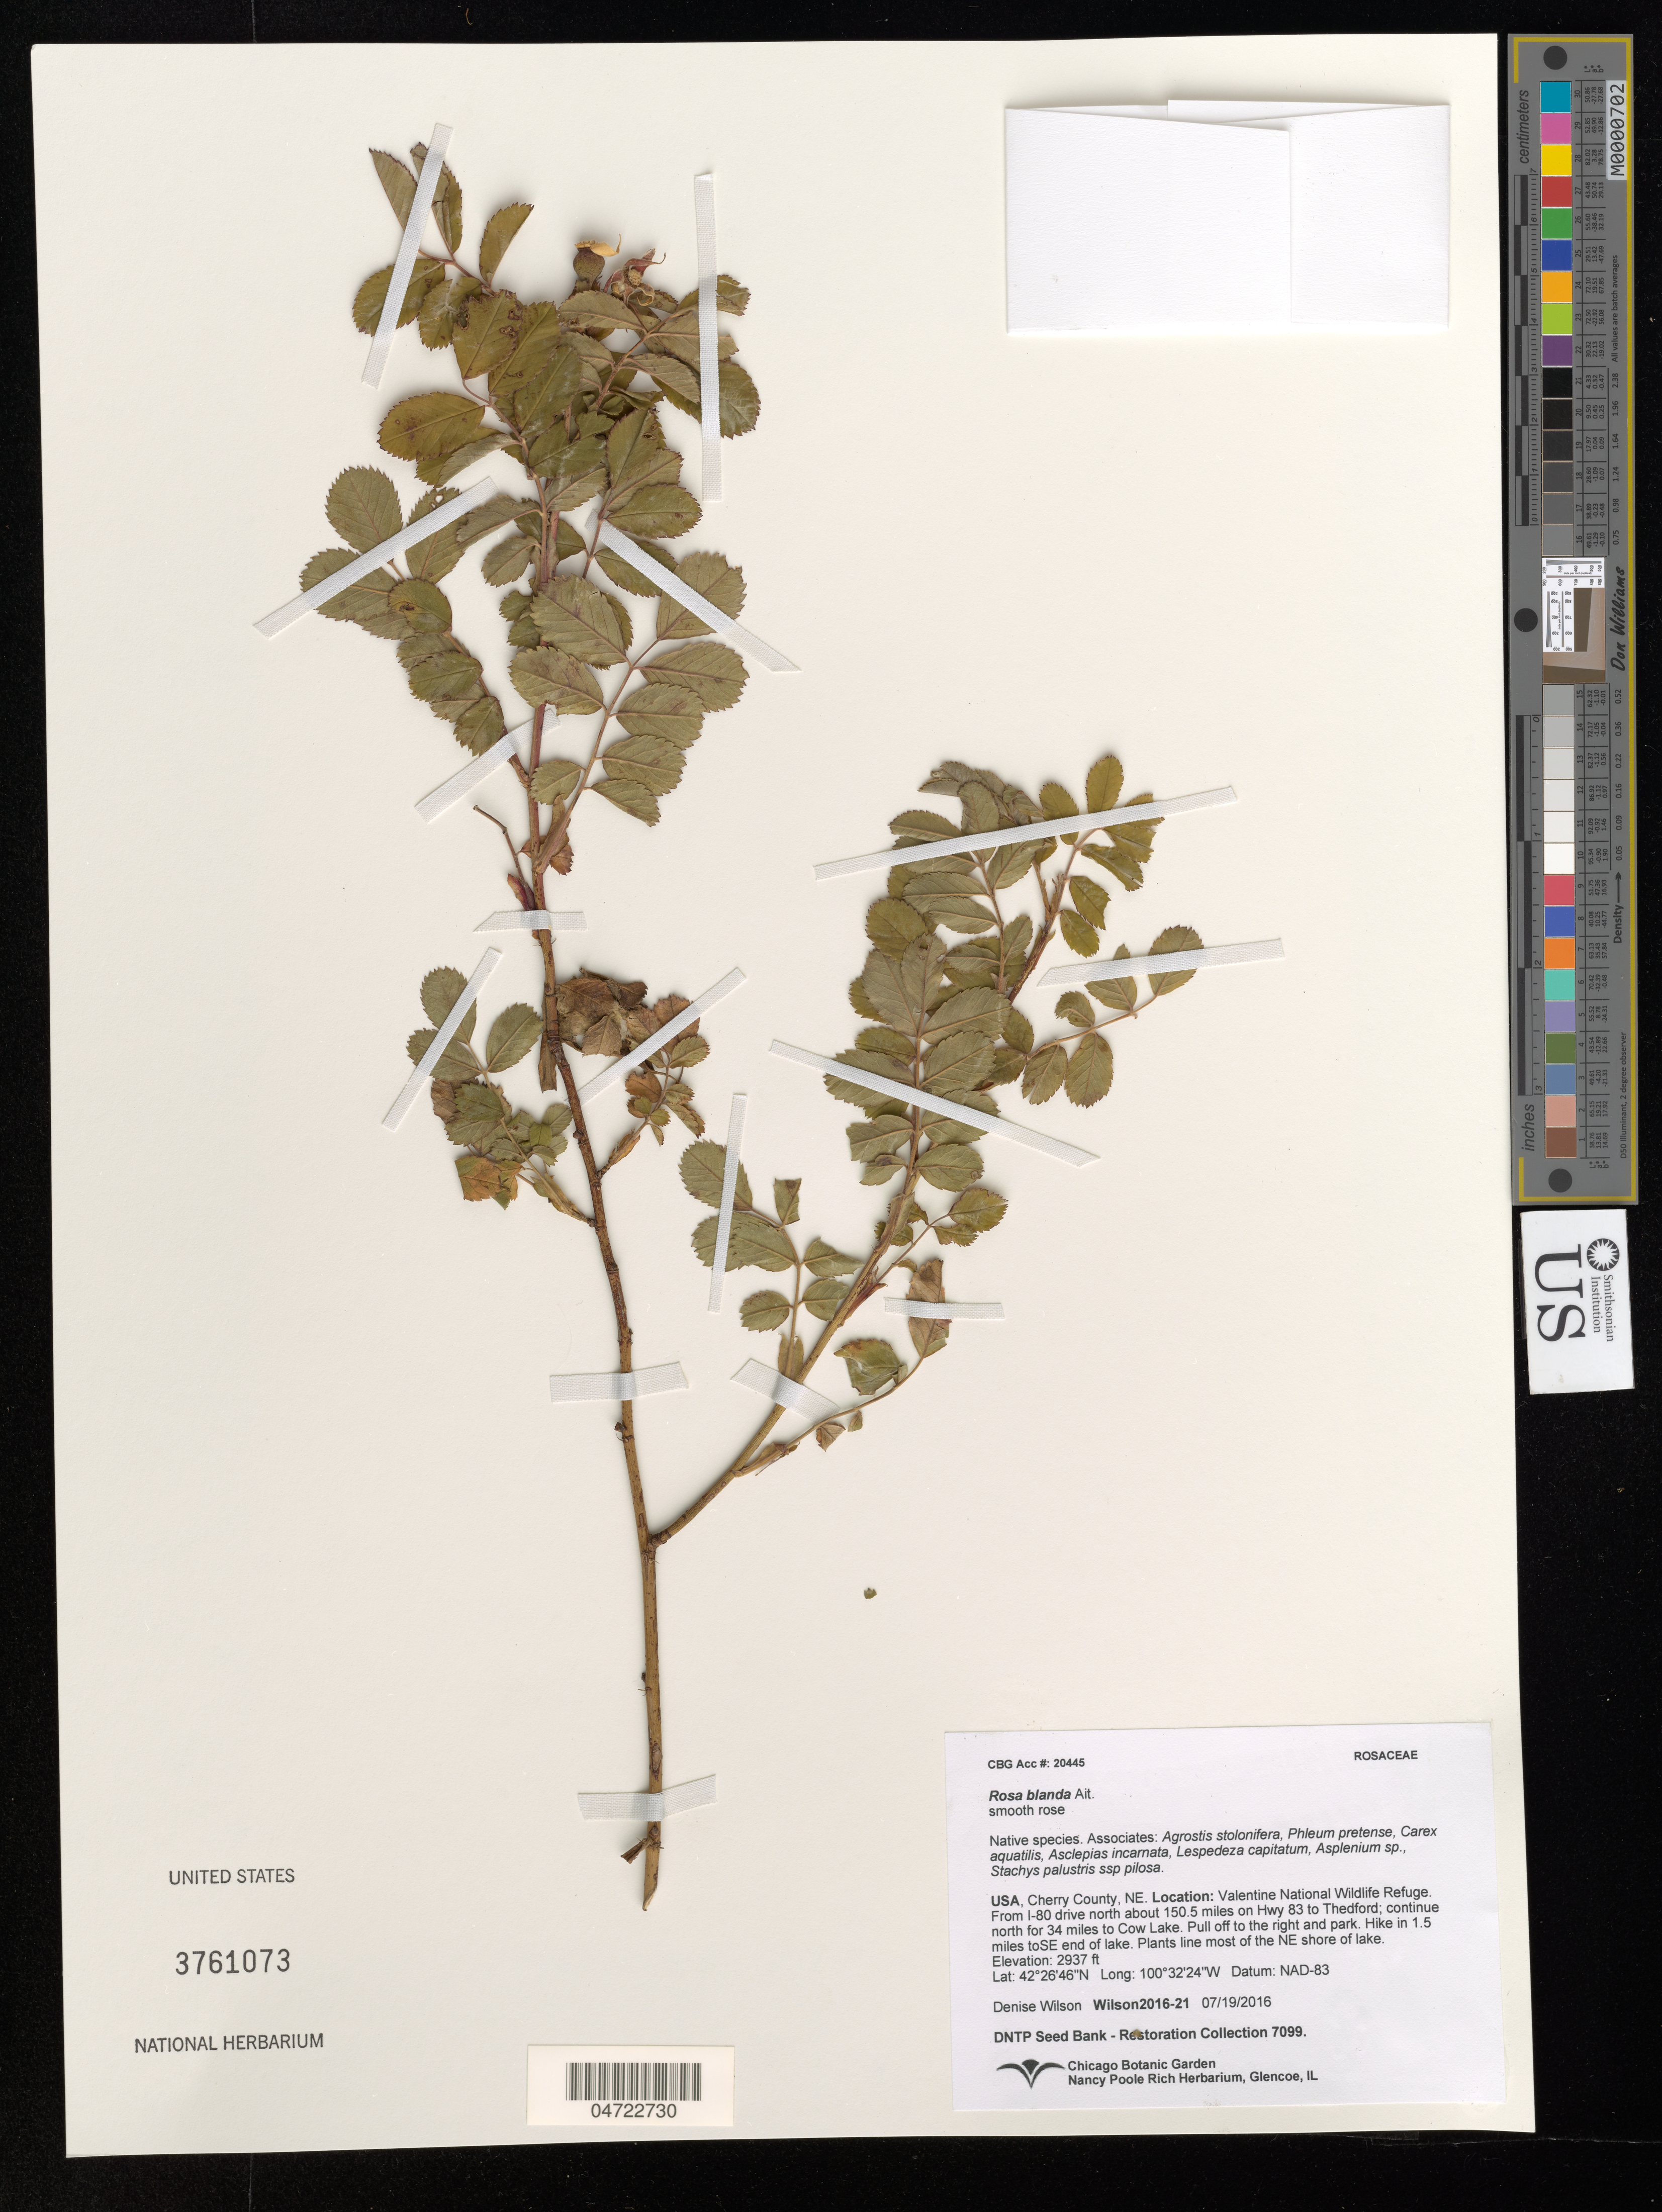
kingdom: Plantae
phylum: Tracheophyta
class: Magnoliopsida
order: Rosales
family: Rosaceae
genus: Rosa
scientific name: Rosa blanda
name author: Aiton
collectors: D. Wilson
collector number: Wilson2016-21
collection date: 2016-07-19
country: United States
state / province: Nebraska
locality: Cherry County, NE. Valentine National Wildlife Refuge. From I-80 drive north about 150.5 miles on Hwy 83 to Thedford; continue north for 34 miles to Cow Lake. Pull off to the right and park. Hike in 1.5 miles to SE end of lake. Plants line most of the NE shore of lake. Datum: NAD-83.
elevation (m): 895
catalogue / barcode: US 3761073